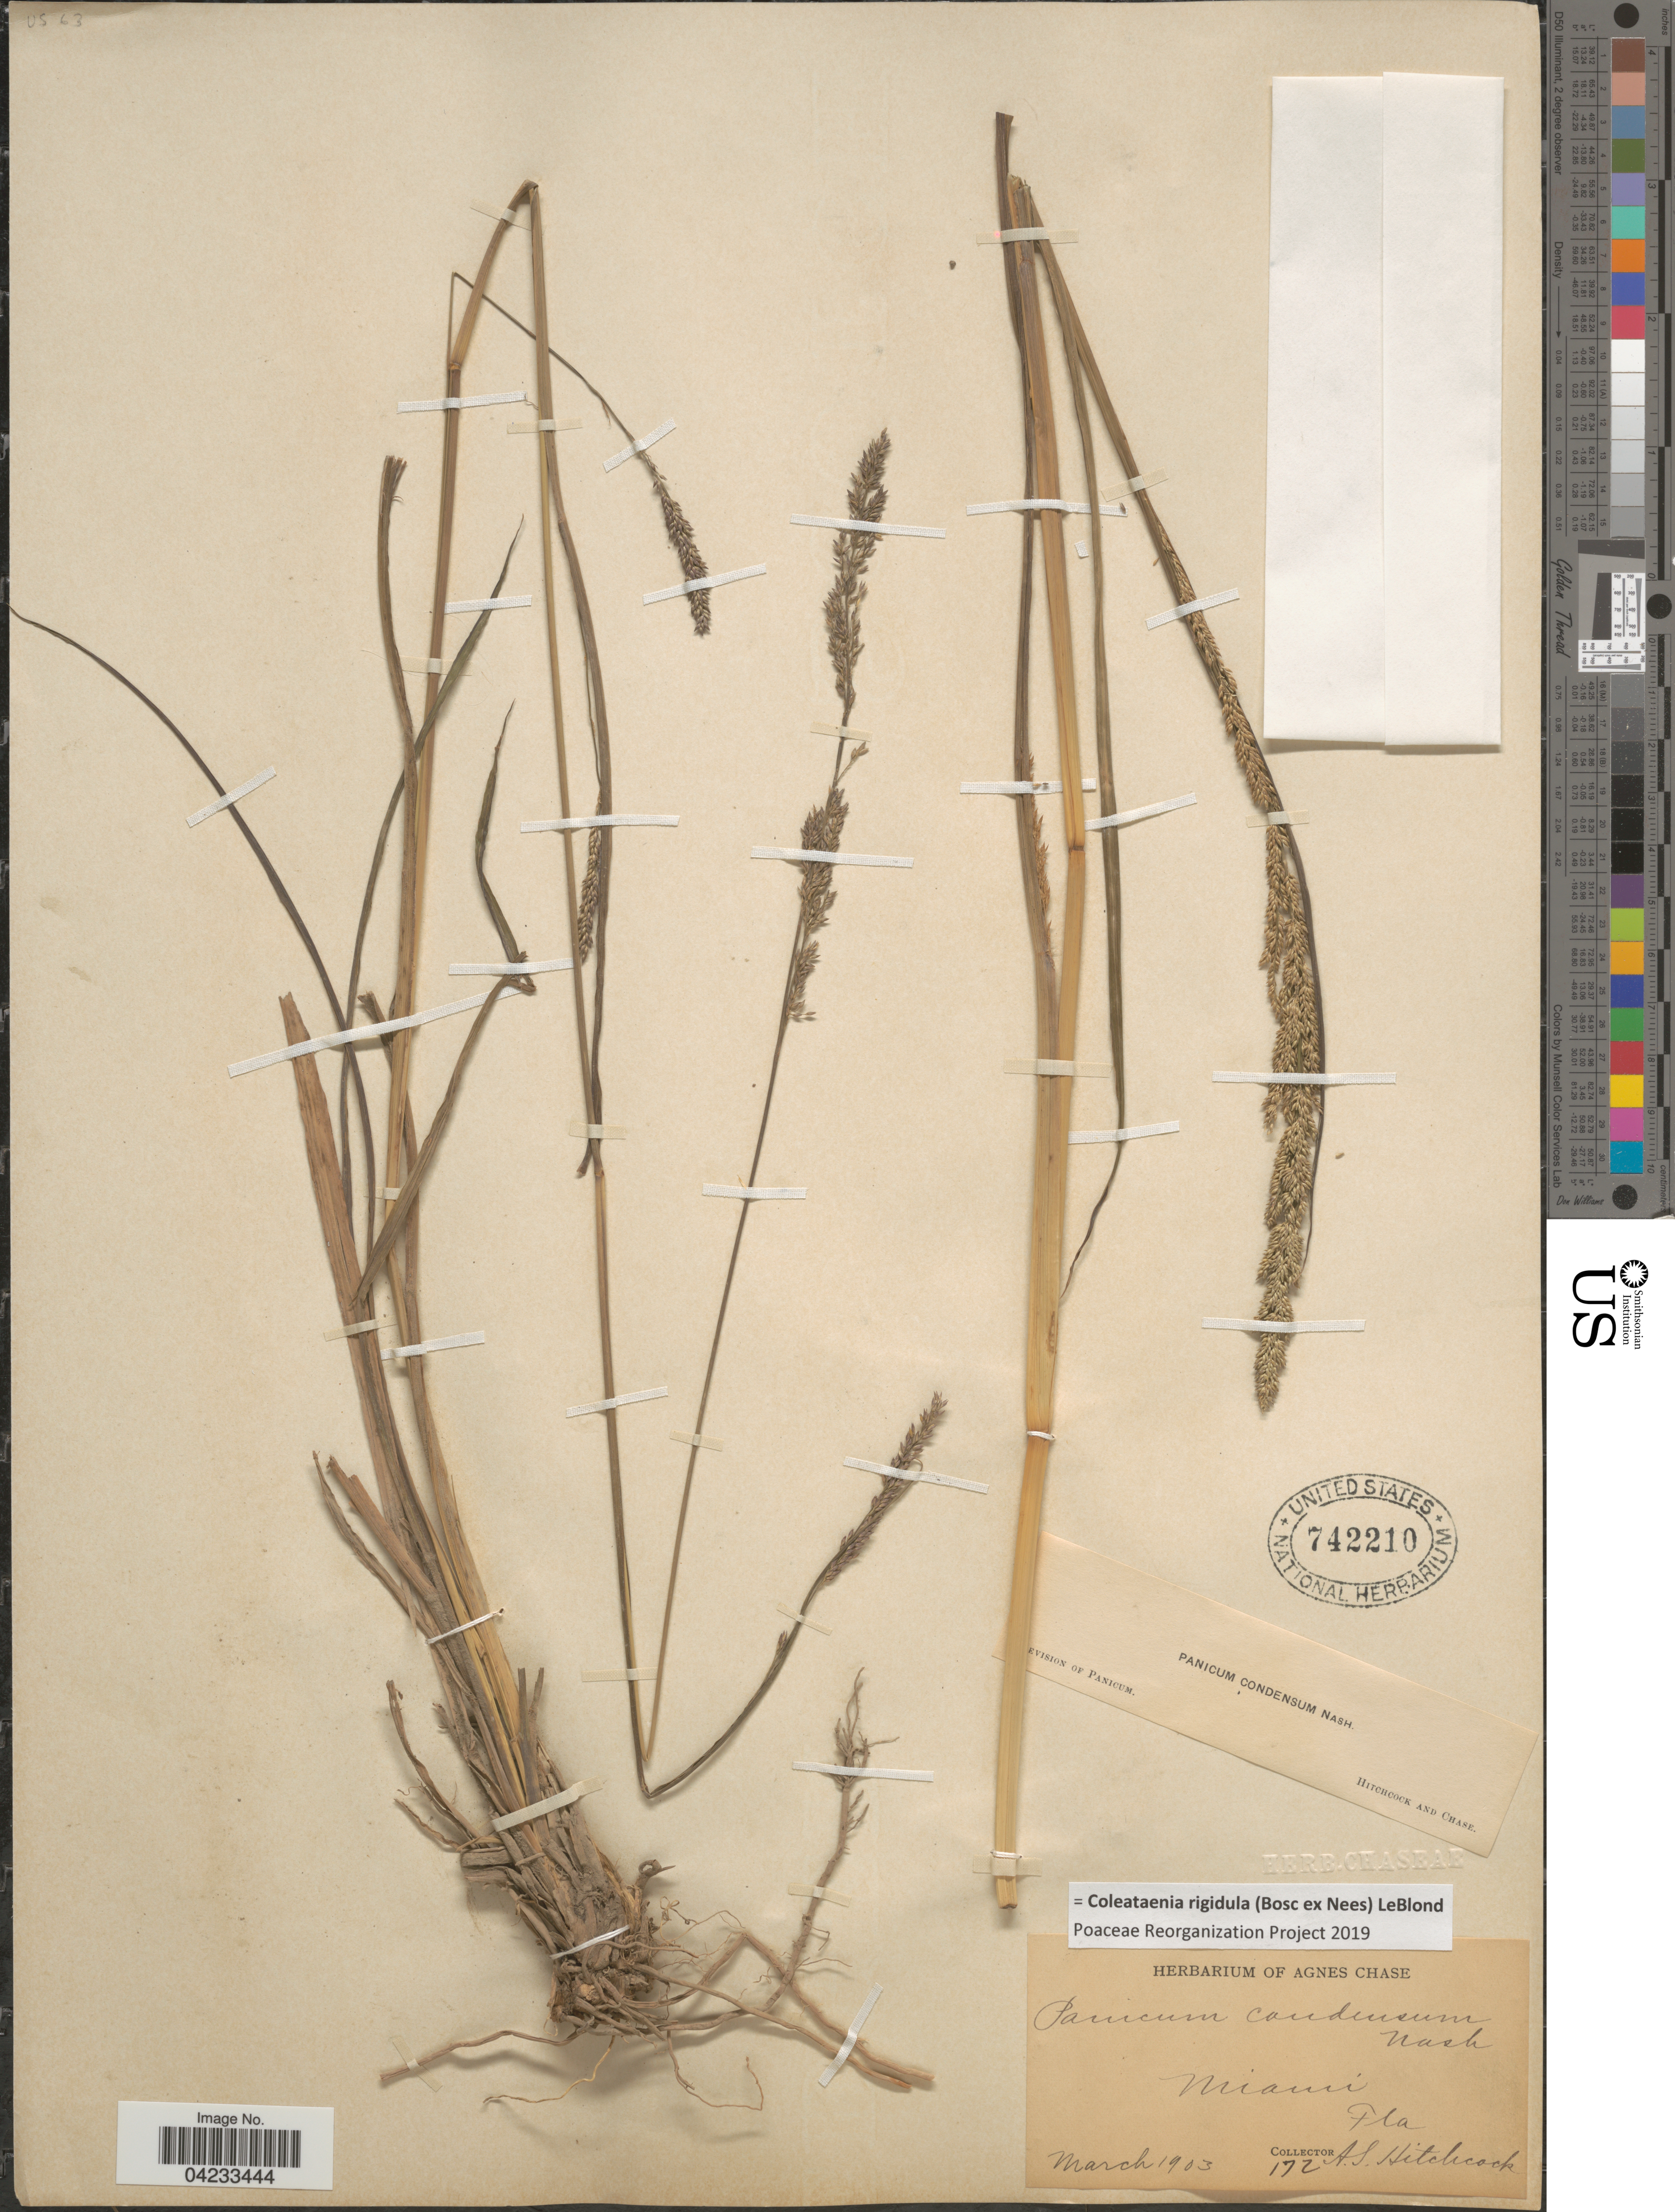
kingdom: Plantae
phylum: Tracheophyta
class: Liliopsida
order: Poales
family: Poaceae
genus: Coleataenia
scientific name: Coleataenia rigidula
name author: (Bosc ex Nees) LeBlond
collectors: A. S. Hitchcock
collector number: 172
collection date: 1903-03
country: United States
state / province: Florida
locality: Miami.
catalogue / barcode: US 742210